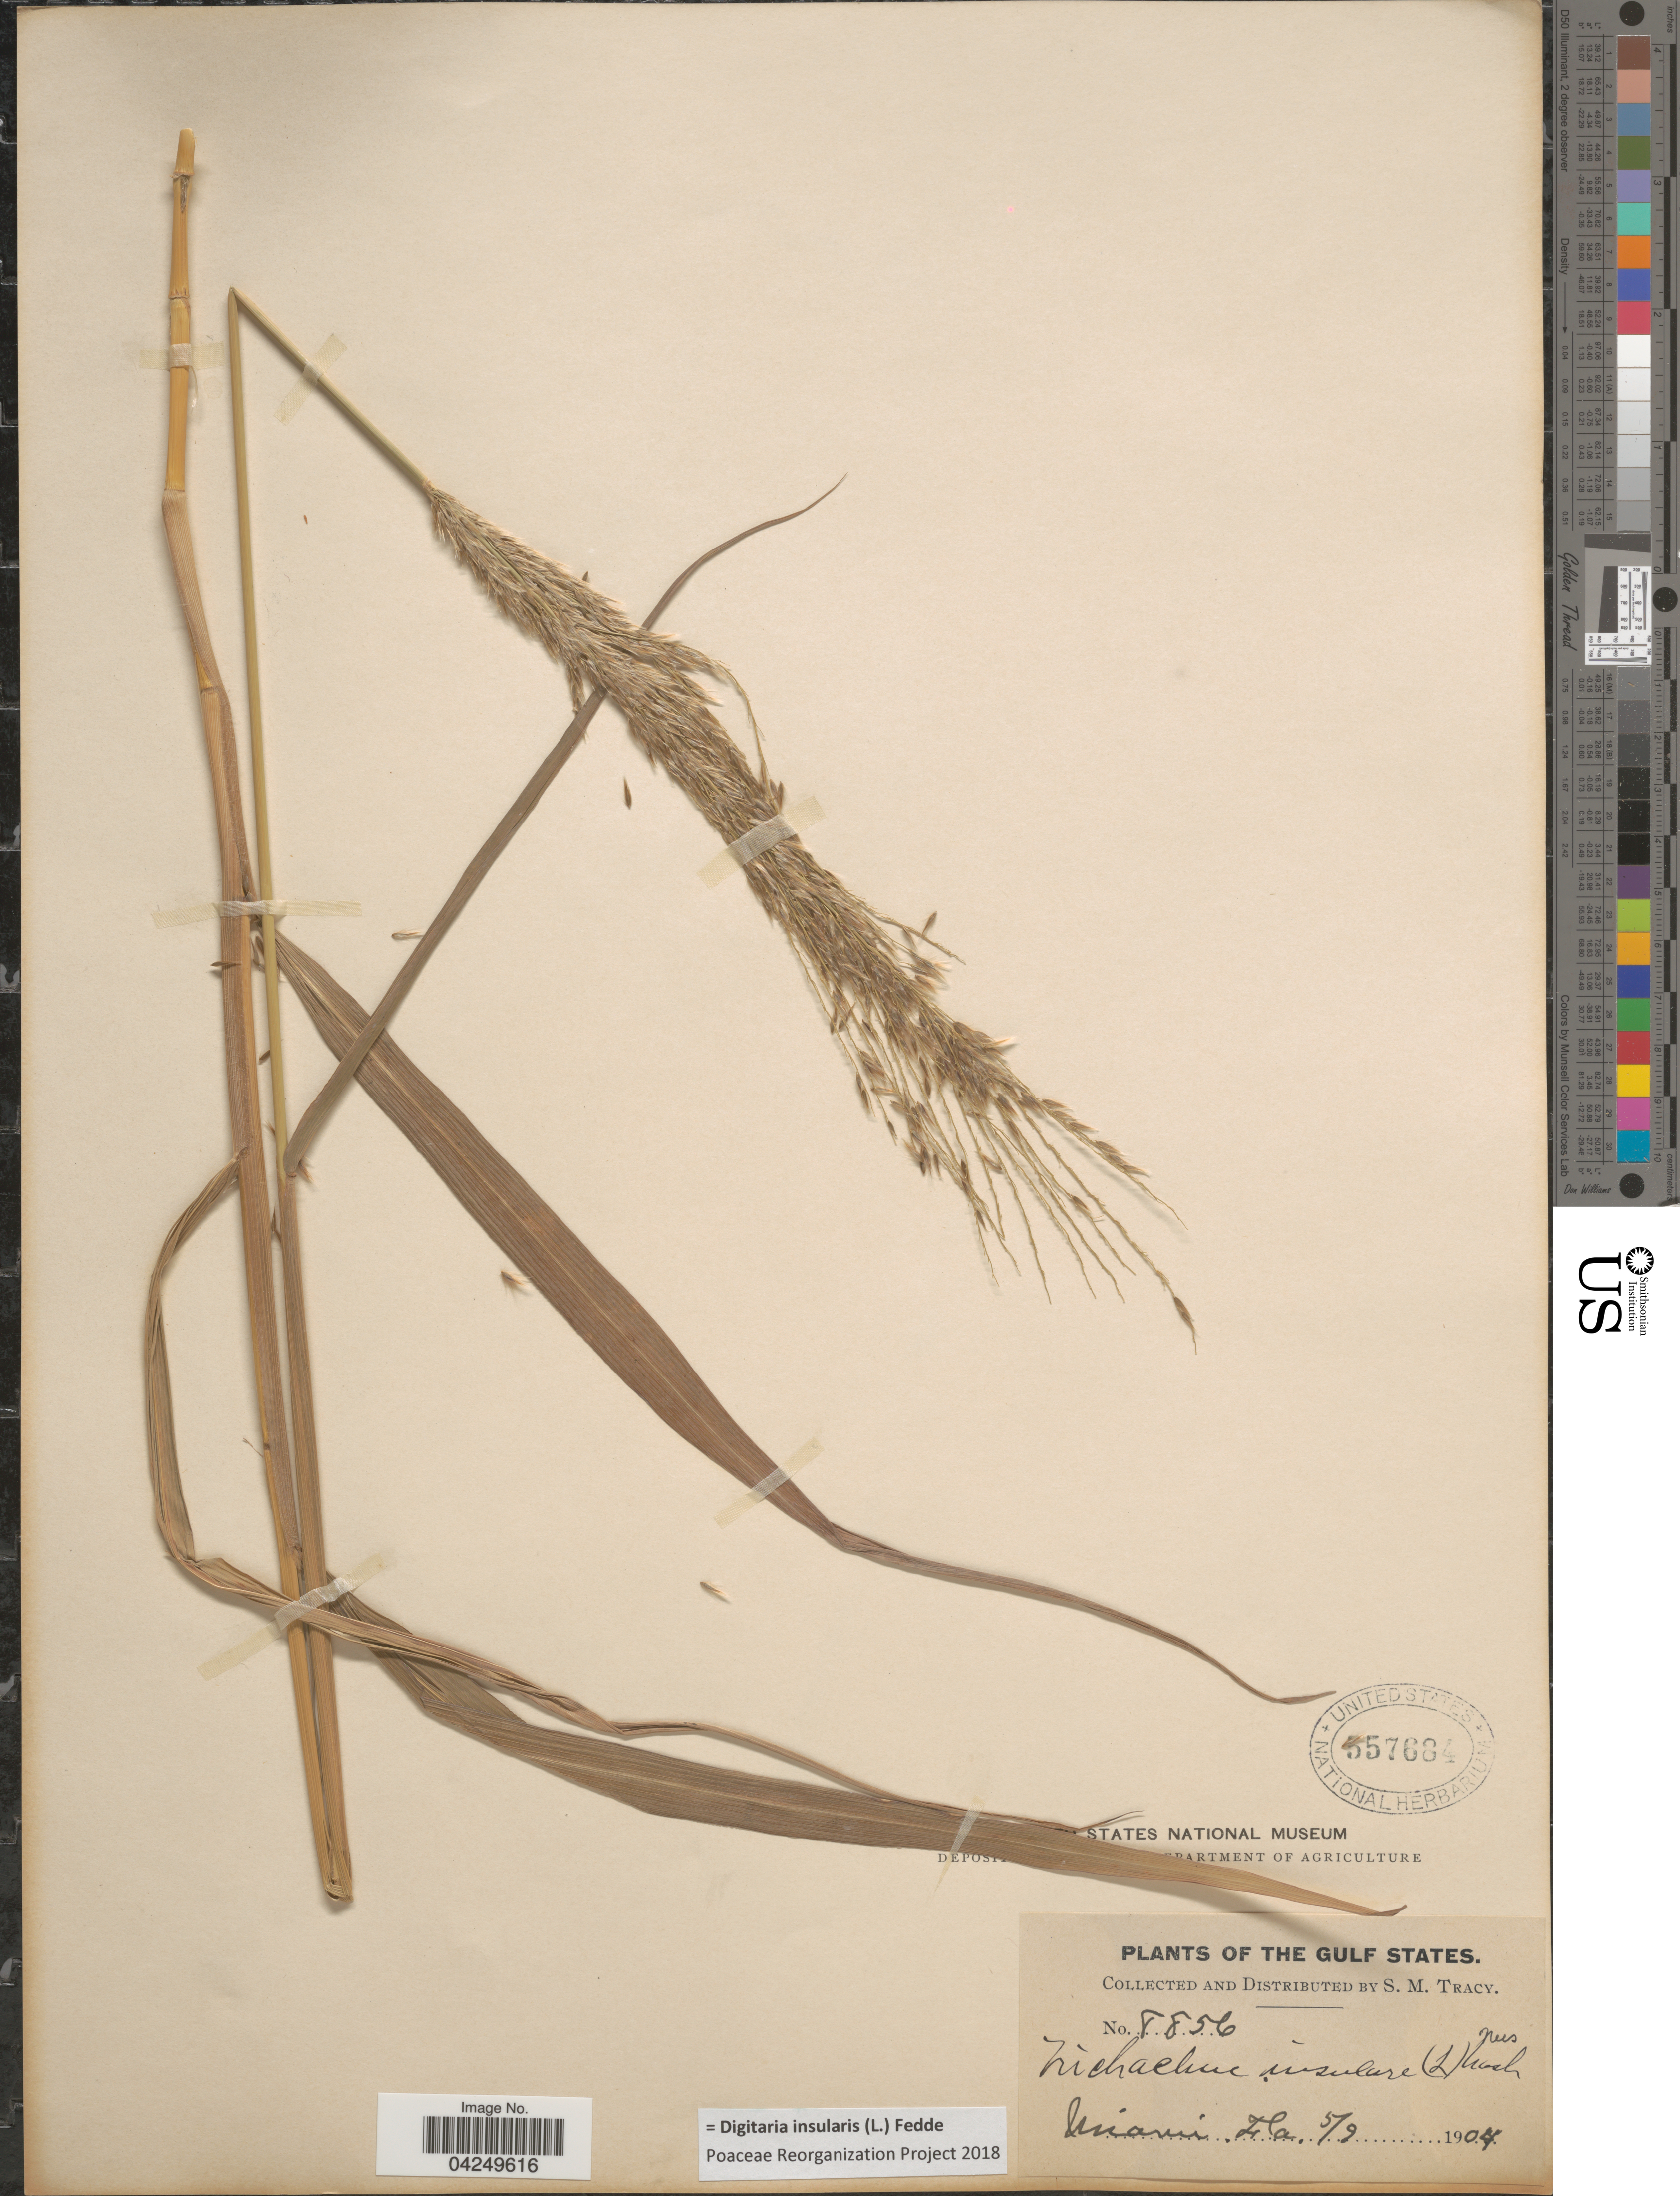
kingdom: Plantae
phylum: Tracheophyta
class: Liliopsida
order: Poales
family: Poaceae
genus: Digitaria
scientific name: Digitaria insularis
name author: (L.) Fedde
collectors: S. M. Tracy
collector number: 8856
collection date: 1904-05-09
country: United States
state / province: Florida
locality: The Gulf States. Miami.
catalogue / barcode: US 557684